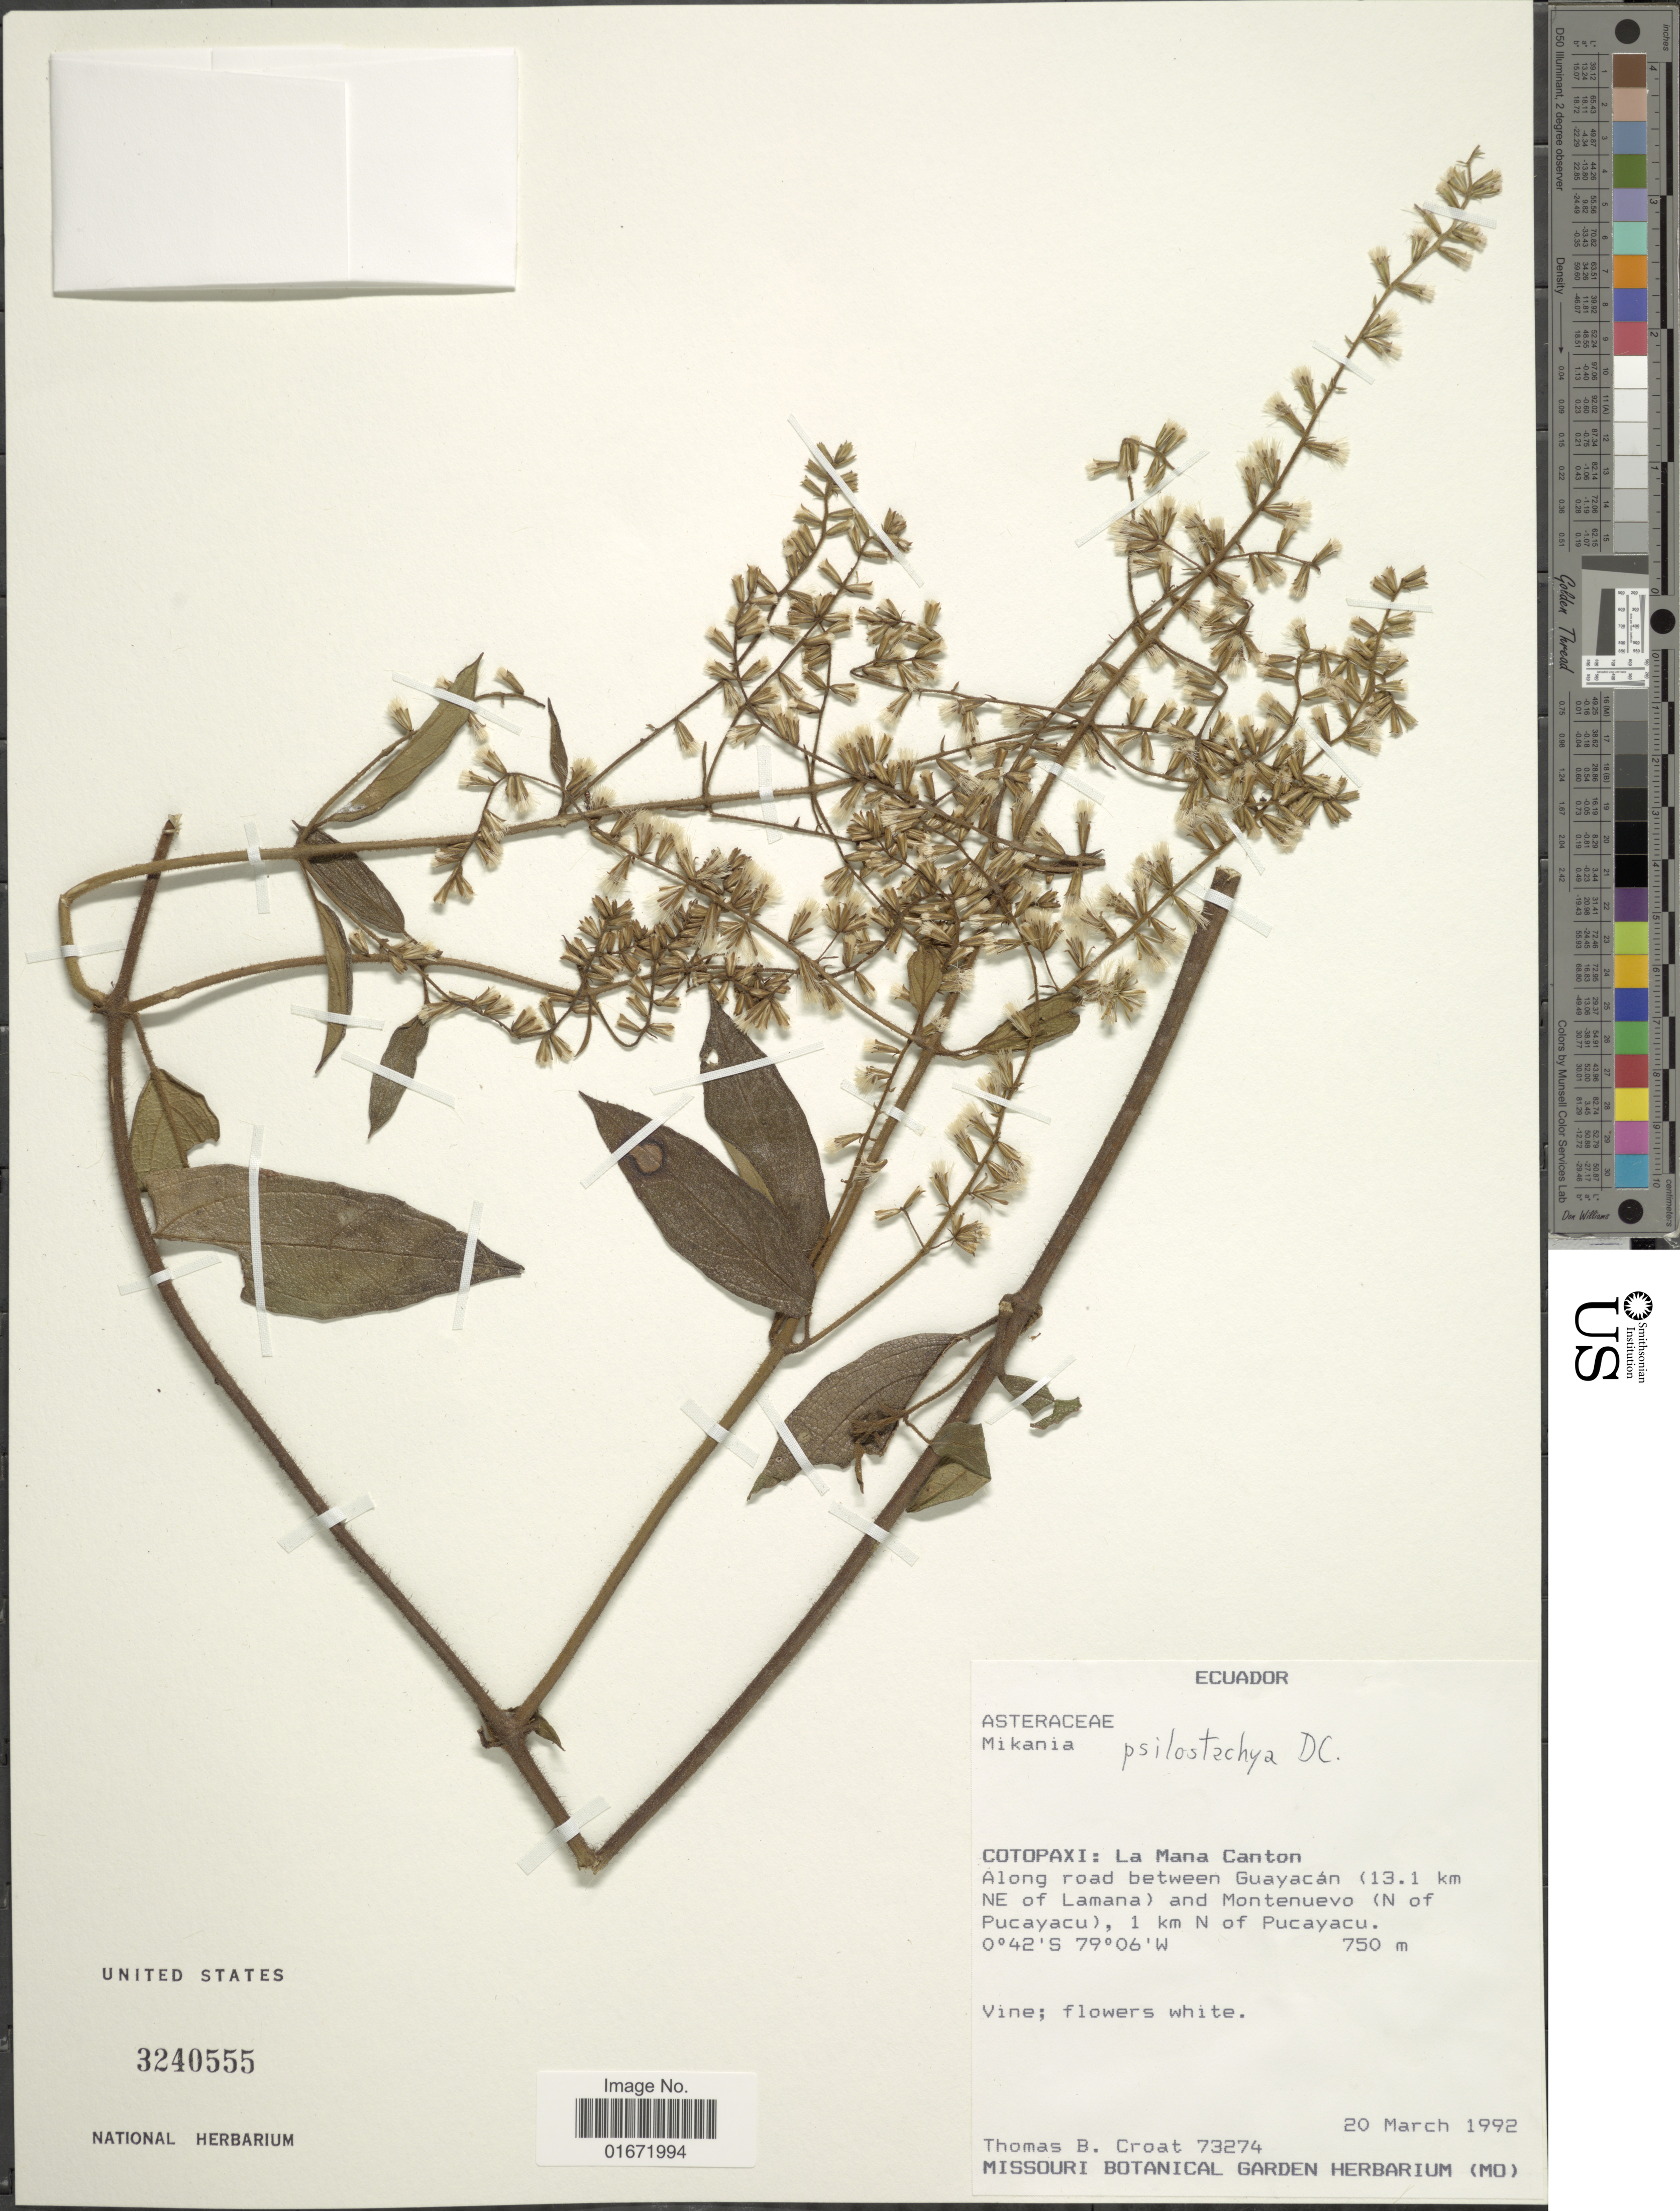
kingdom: Plantae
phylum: Tracheophyta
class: Magnoliopsida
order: Asterales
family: Asteraceae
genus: Mikania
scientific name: Mikania psilostachya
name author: DC.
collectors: T. B. Croat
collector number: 73274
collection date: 1992-03-20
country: Ecuador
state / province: Cotopaxi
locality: Cotopaxi: La Mana Canton. Along road between Guayacán (13.1 km NE of Lamana) and Montenuevo (N of Pucayacu), 1 km N of Pucayacu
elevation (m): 750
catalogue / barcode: US 3240555